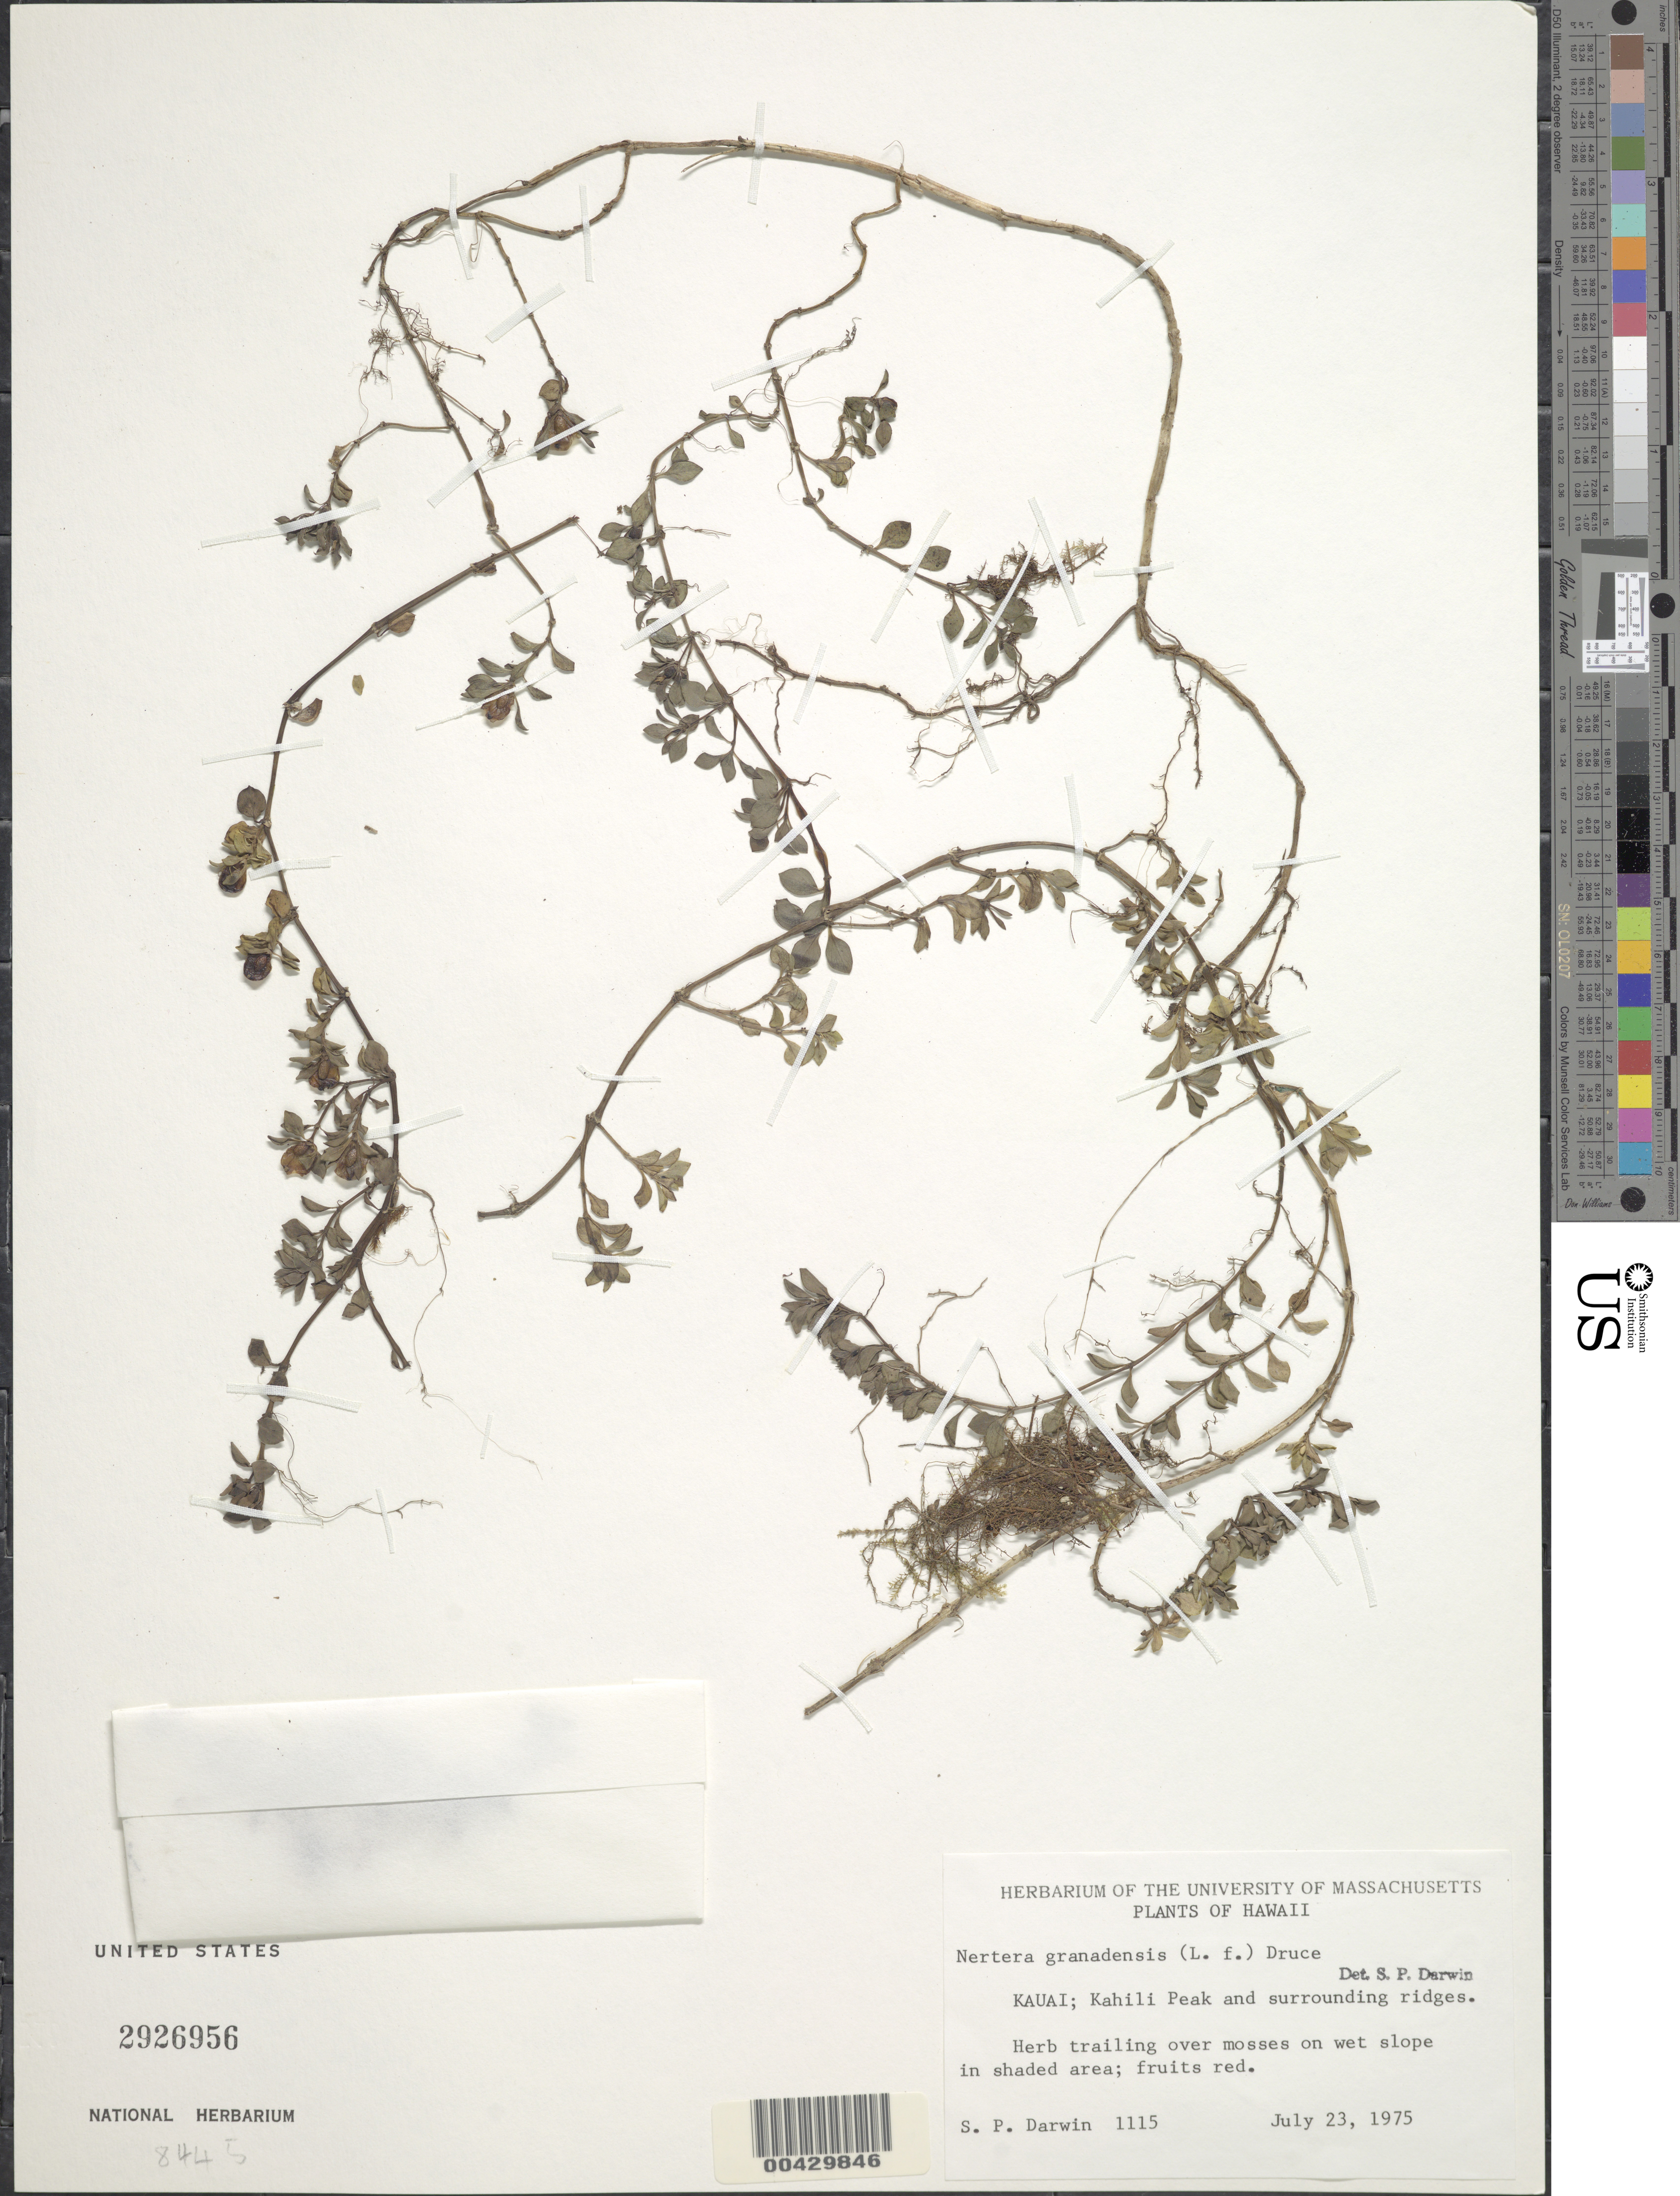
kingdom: Plantae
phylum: Tracheophyta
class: Magnoliopsida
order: Gentianales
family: Rubiaceae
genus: Nertera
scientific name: Nertera granadensis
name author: (Mutis ex L. f.) Druce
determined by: Darwin, S. P.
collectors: S. P. Darwin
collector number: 1115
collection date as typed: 23 Jul 1975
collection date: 1975-07-23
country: United States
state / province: Hawaii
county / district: Kauai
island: Kaua'i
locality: Kahili Peak and surrounding ridges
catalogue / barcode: US 2926956